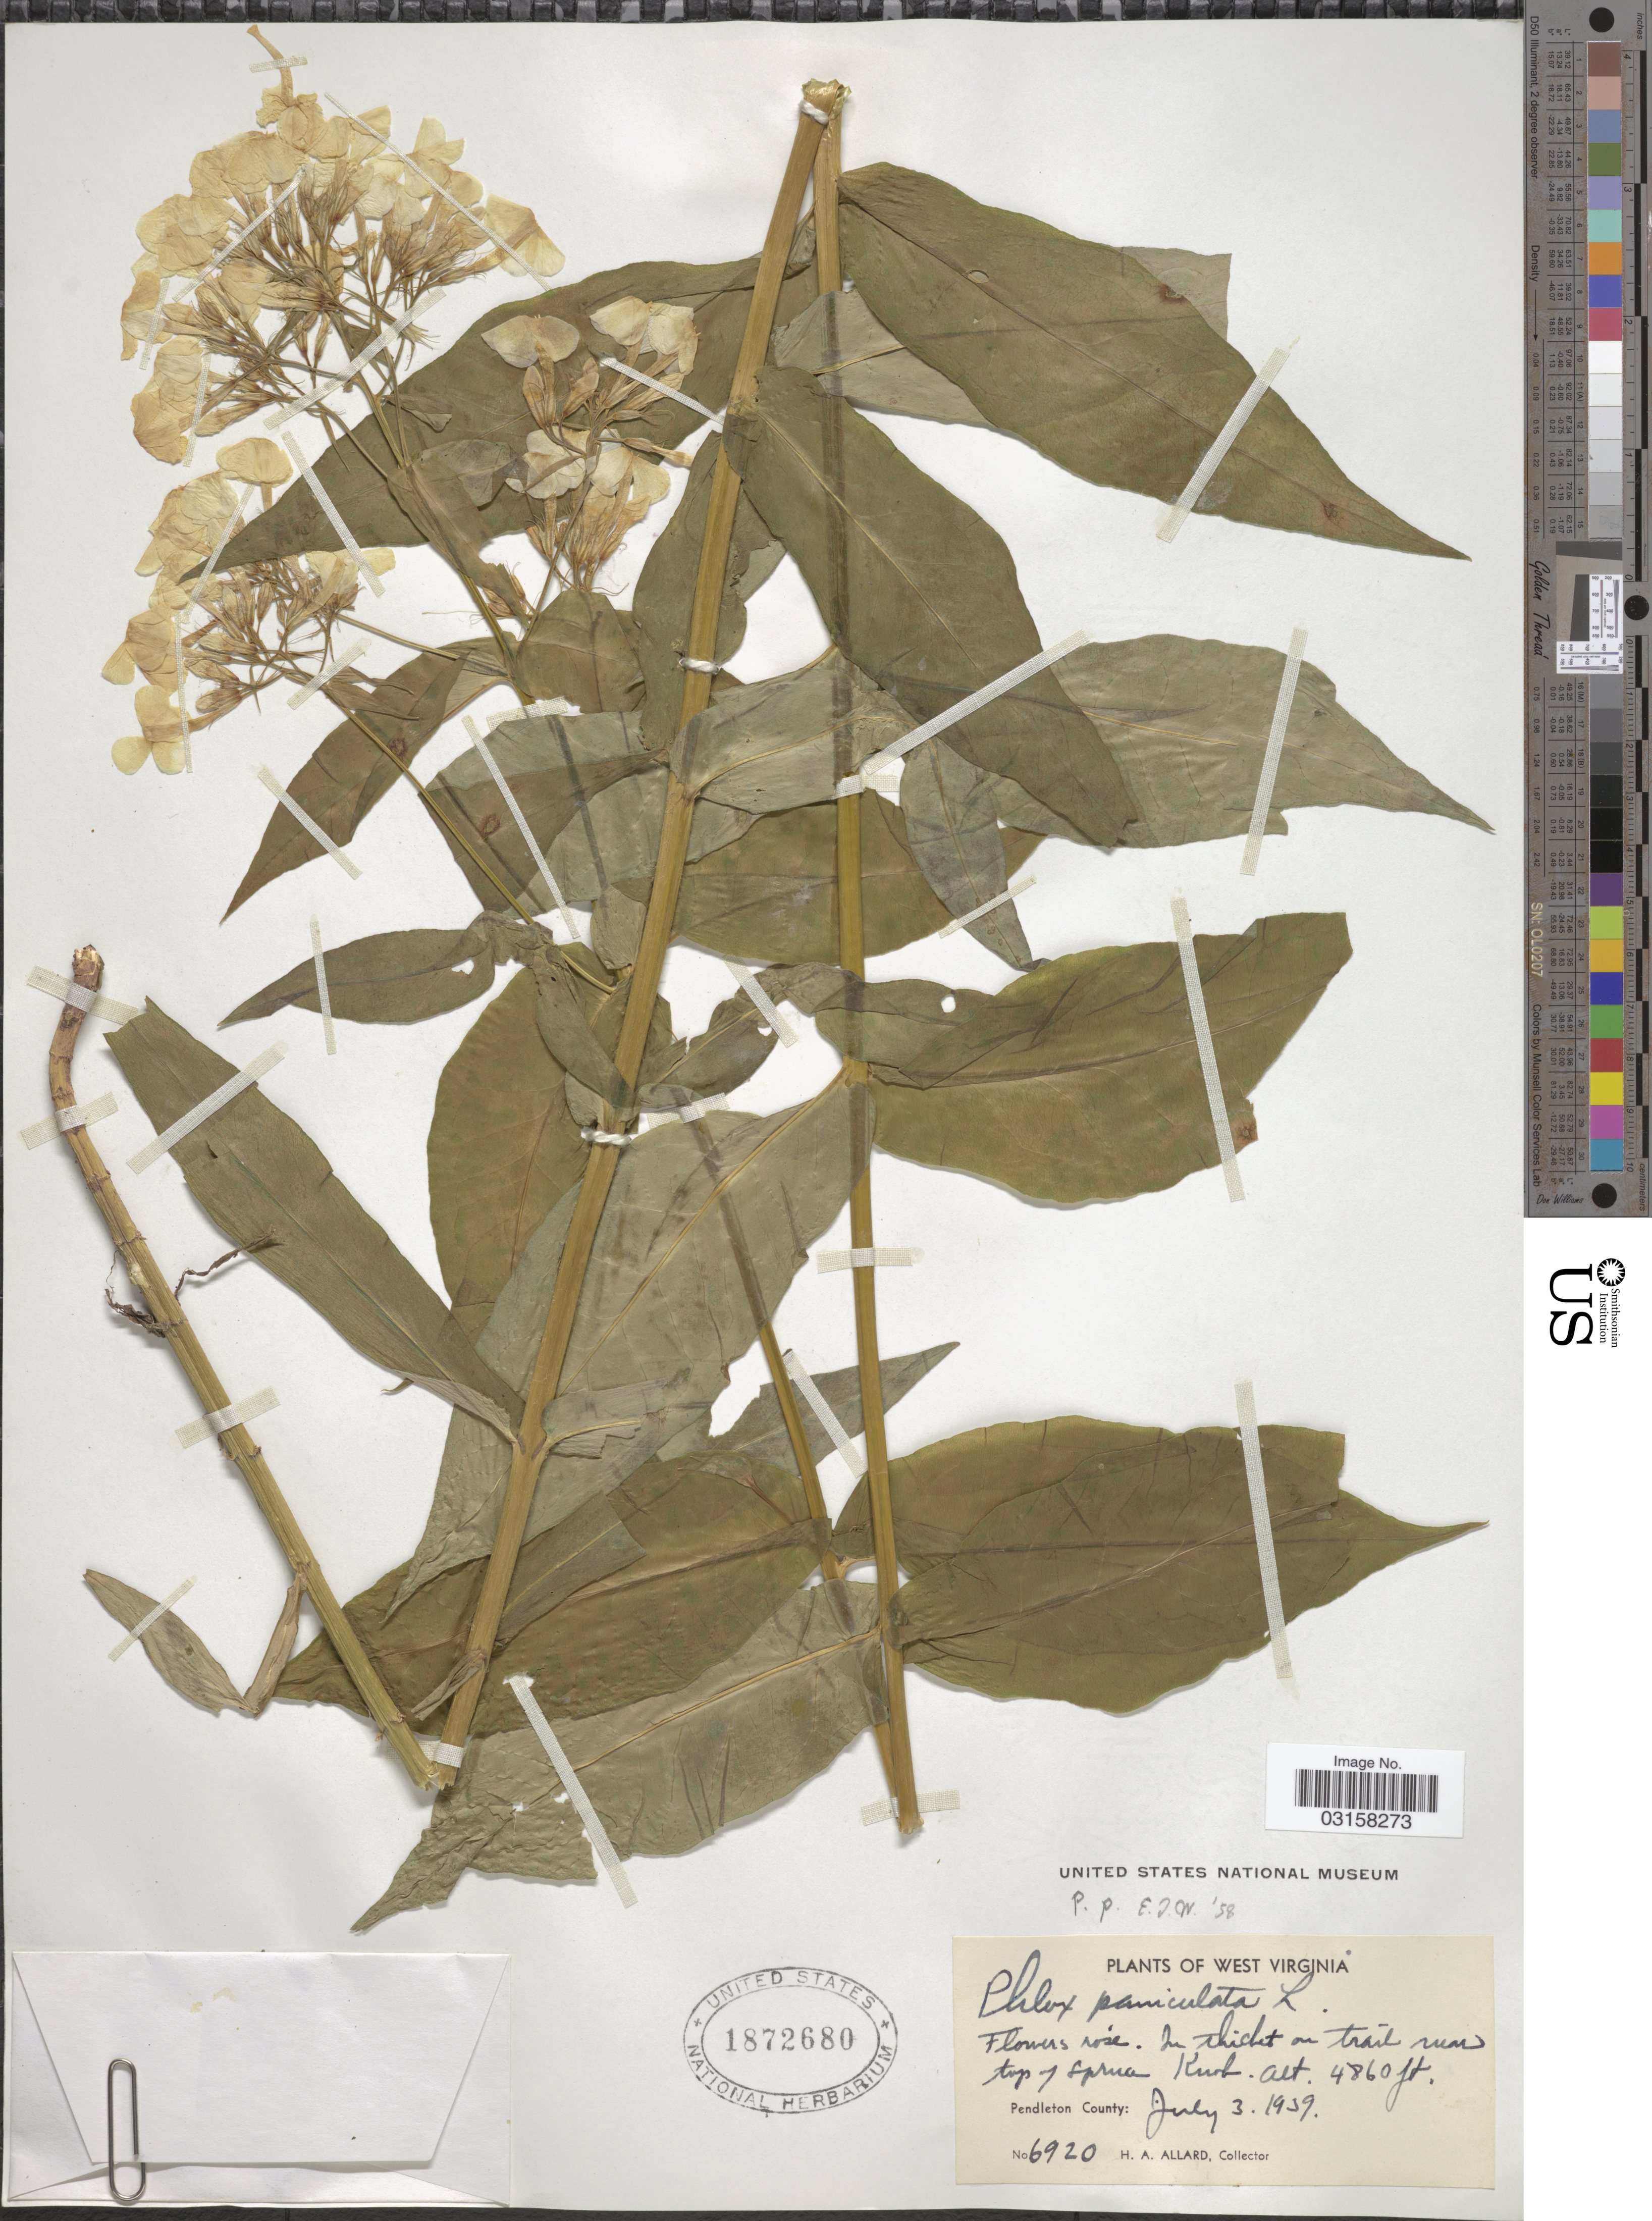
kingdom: Plantae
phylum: Tracheophyta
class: Magnoliopsida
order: Ericales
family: Polemoniaceae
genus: Phlox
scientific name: Phlox paniculata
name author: L.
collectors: H. A. Allard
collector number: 6920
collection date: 1939-07-03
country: United States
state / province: West Virginia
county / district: Pendleton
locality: In thicket on trail near top of spruce Knob. Pendleton County.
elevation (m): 1481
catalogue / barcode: US 1872680